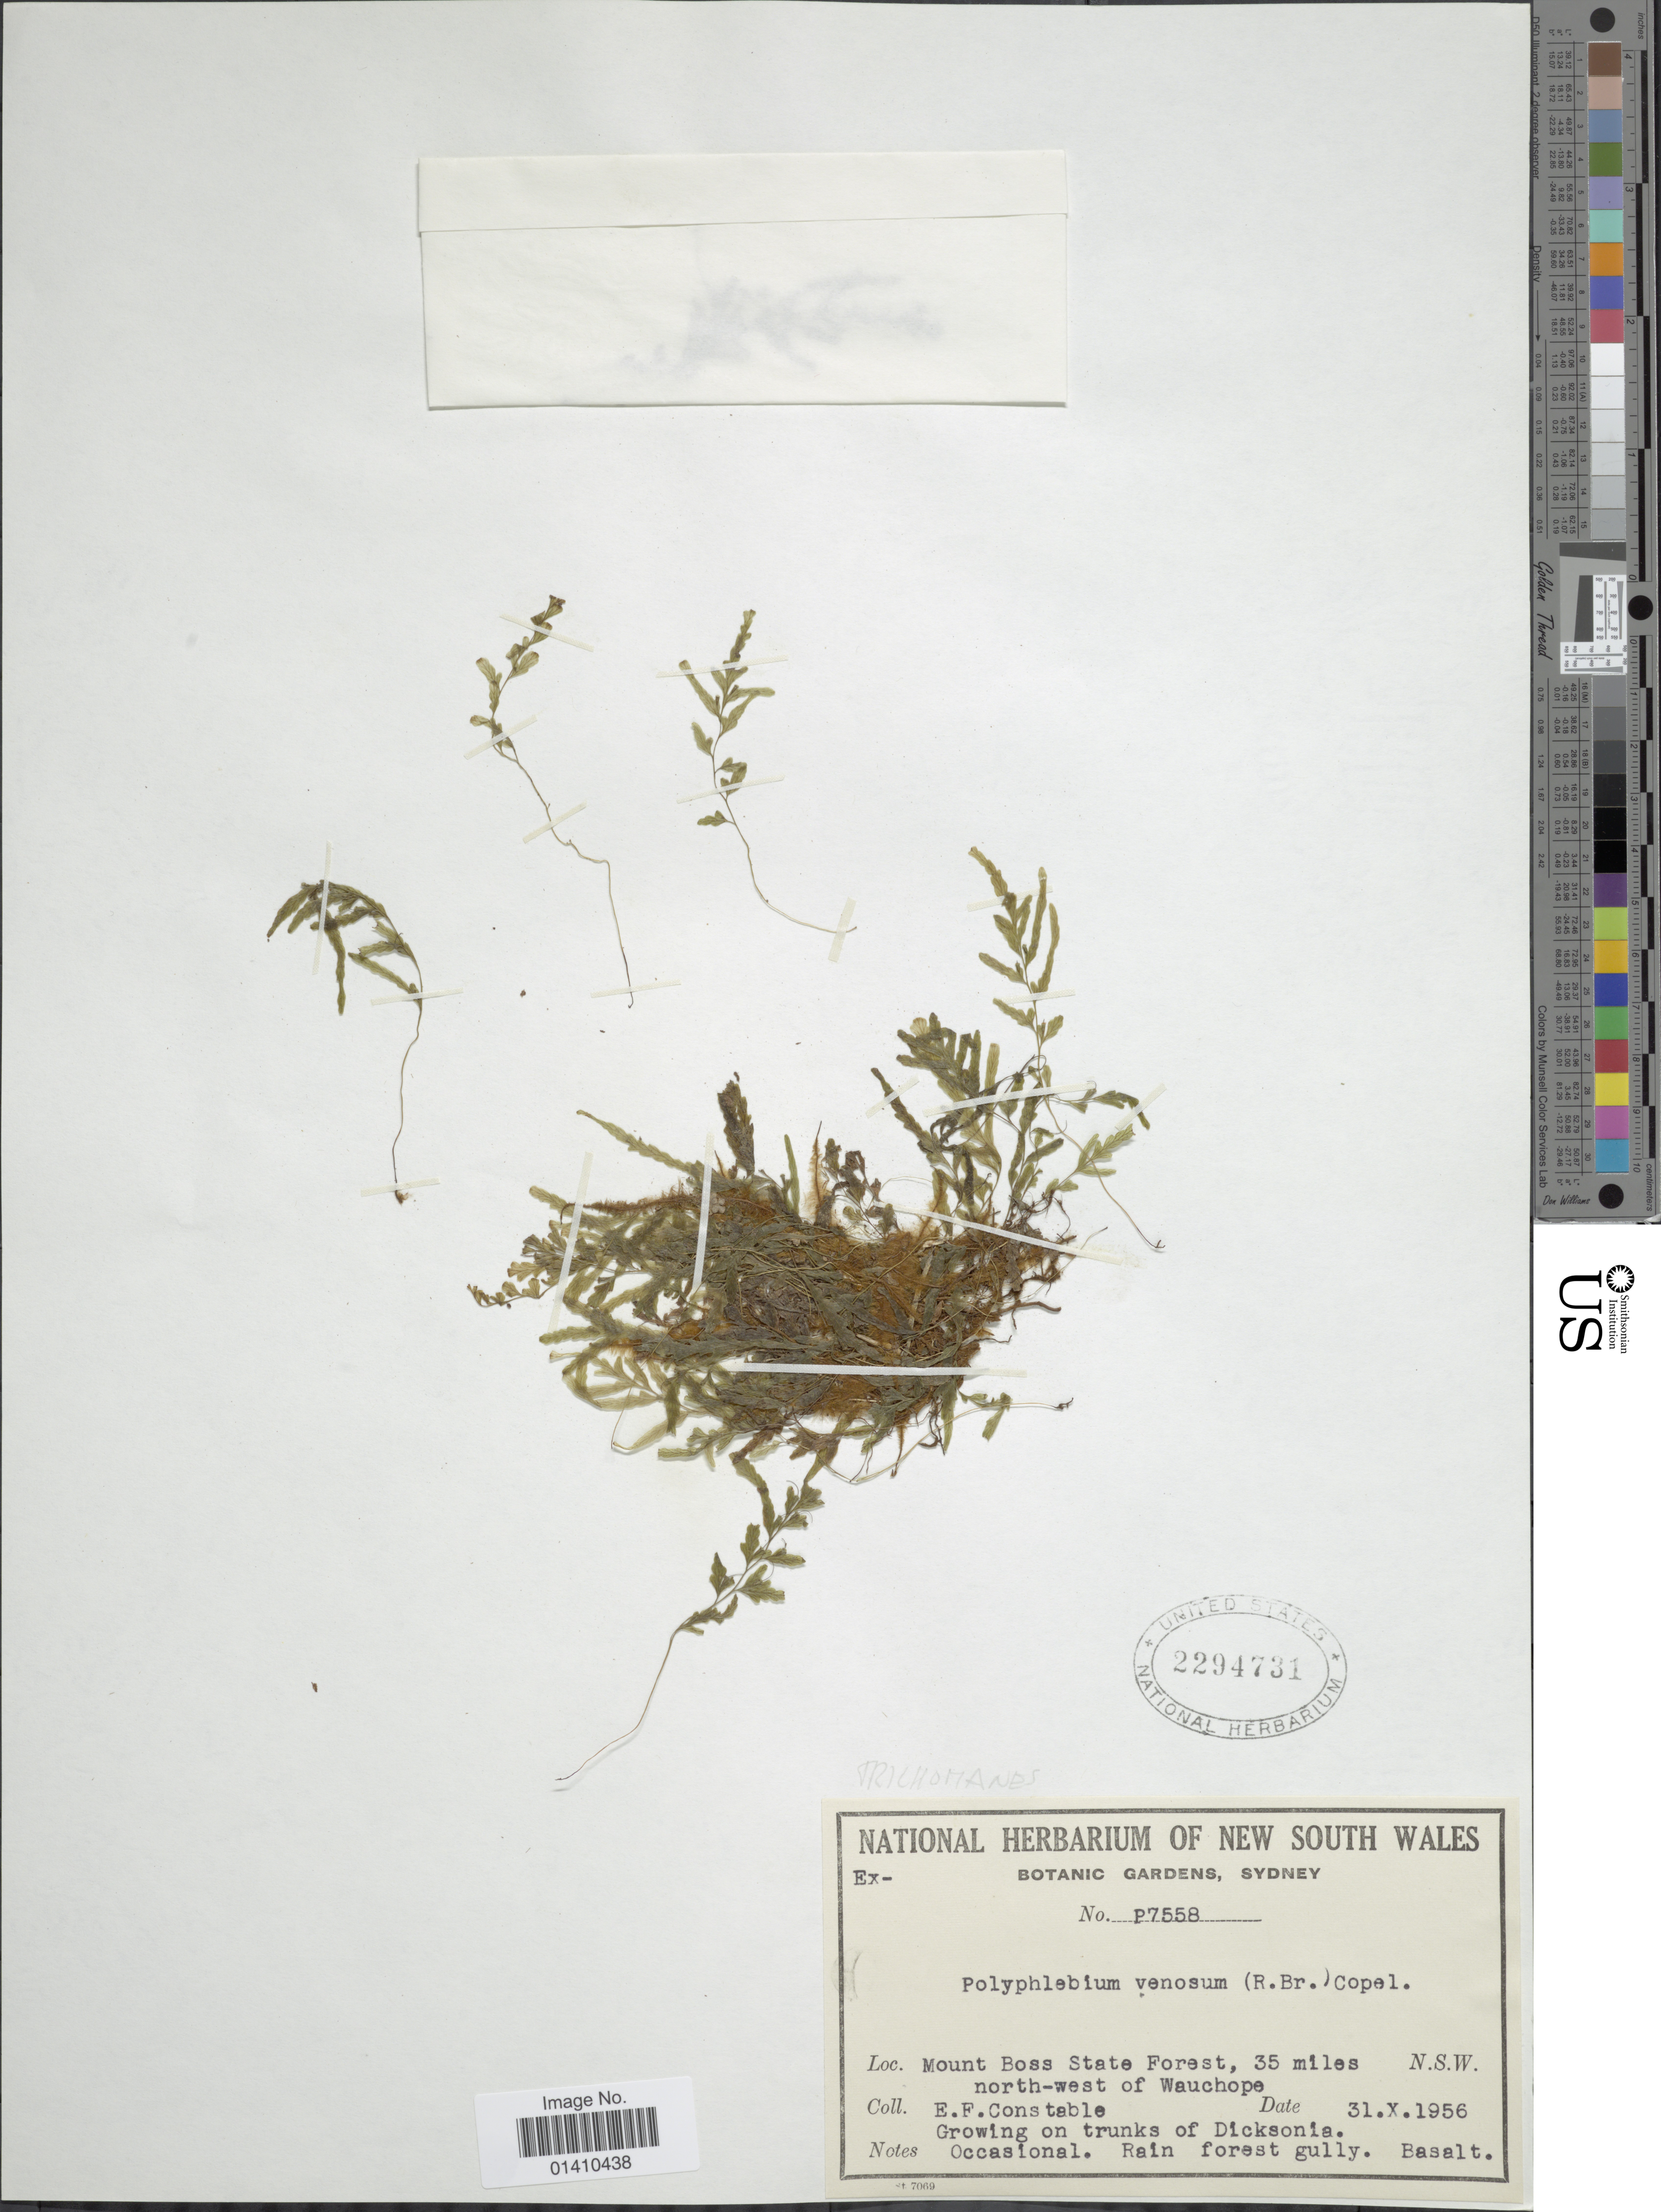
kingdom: Plantae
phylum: Tracheophyta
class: Polypodiopsida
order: Hymenophyllales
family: Hymenophyllaceae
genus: Polyphlebium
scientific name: Polyphlebium venosum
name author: (R. Br.) Copel.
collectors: E. F. Constable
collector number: P7558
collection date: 1956-10-31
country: Australia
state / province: New South Wales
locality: Mount Boss State Forest, 35 miles north-west of Wauchope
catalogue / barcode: US 2294731